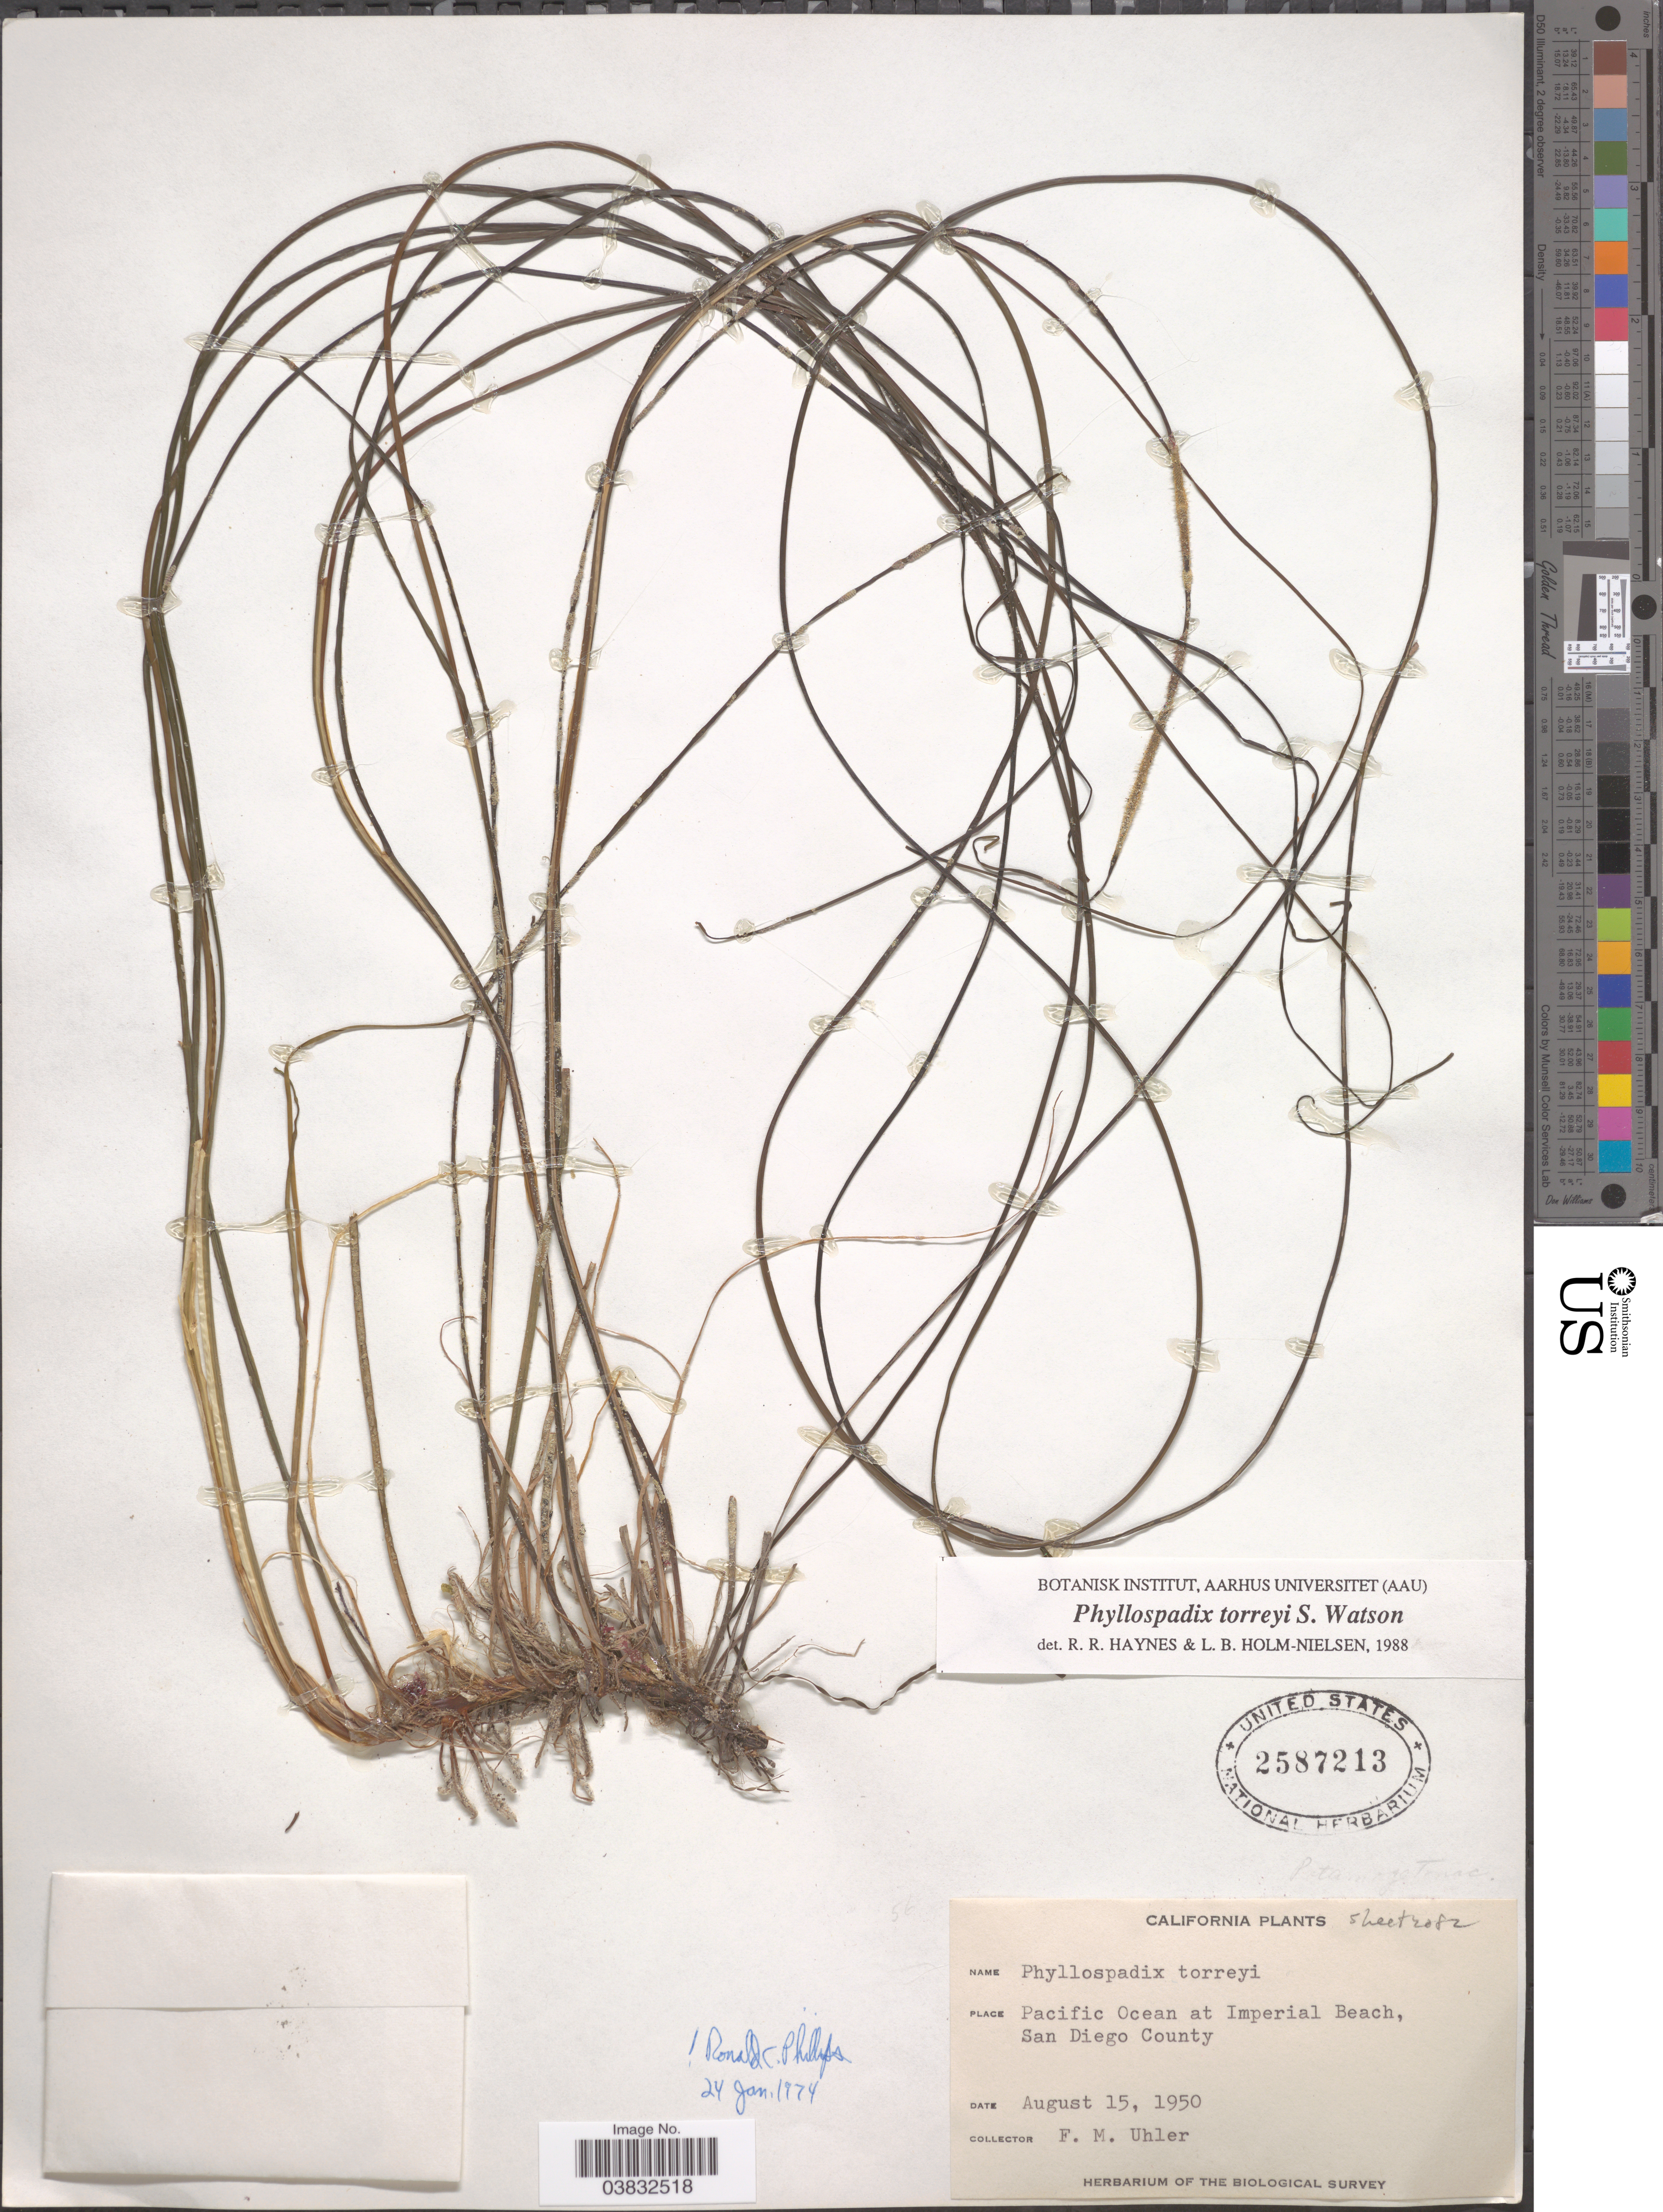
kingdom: Plantae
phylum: Tracheophyta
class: Liliopsida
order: Alismatales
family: Zosteraceae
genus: Phyllospadix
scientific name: Phyllospadix torreyi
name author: S. Watson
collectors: F. M. Uhler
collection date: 1950-08-15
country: United States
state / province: California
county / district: San Diego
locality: Pacific Ocean at Imperial Beach, San Diego County.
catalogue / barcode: US 2587213